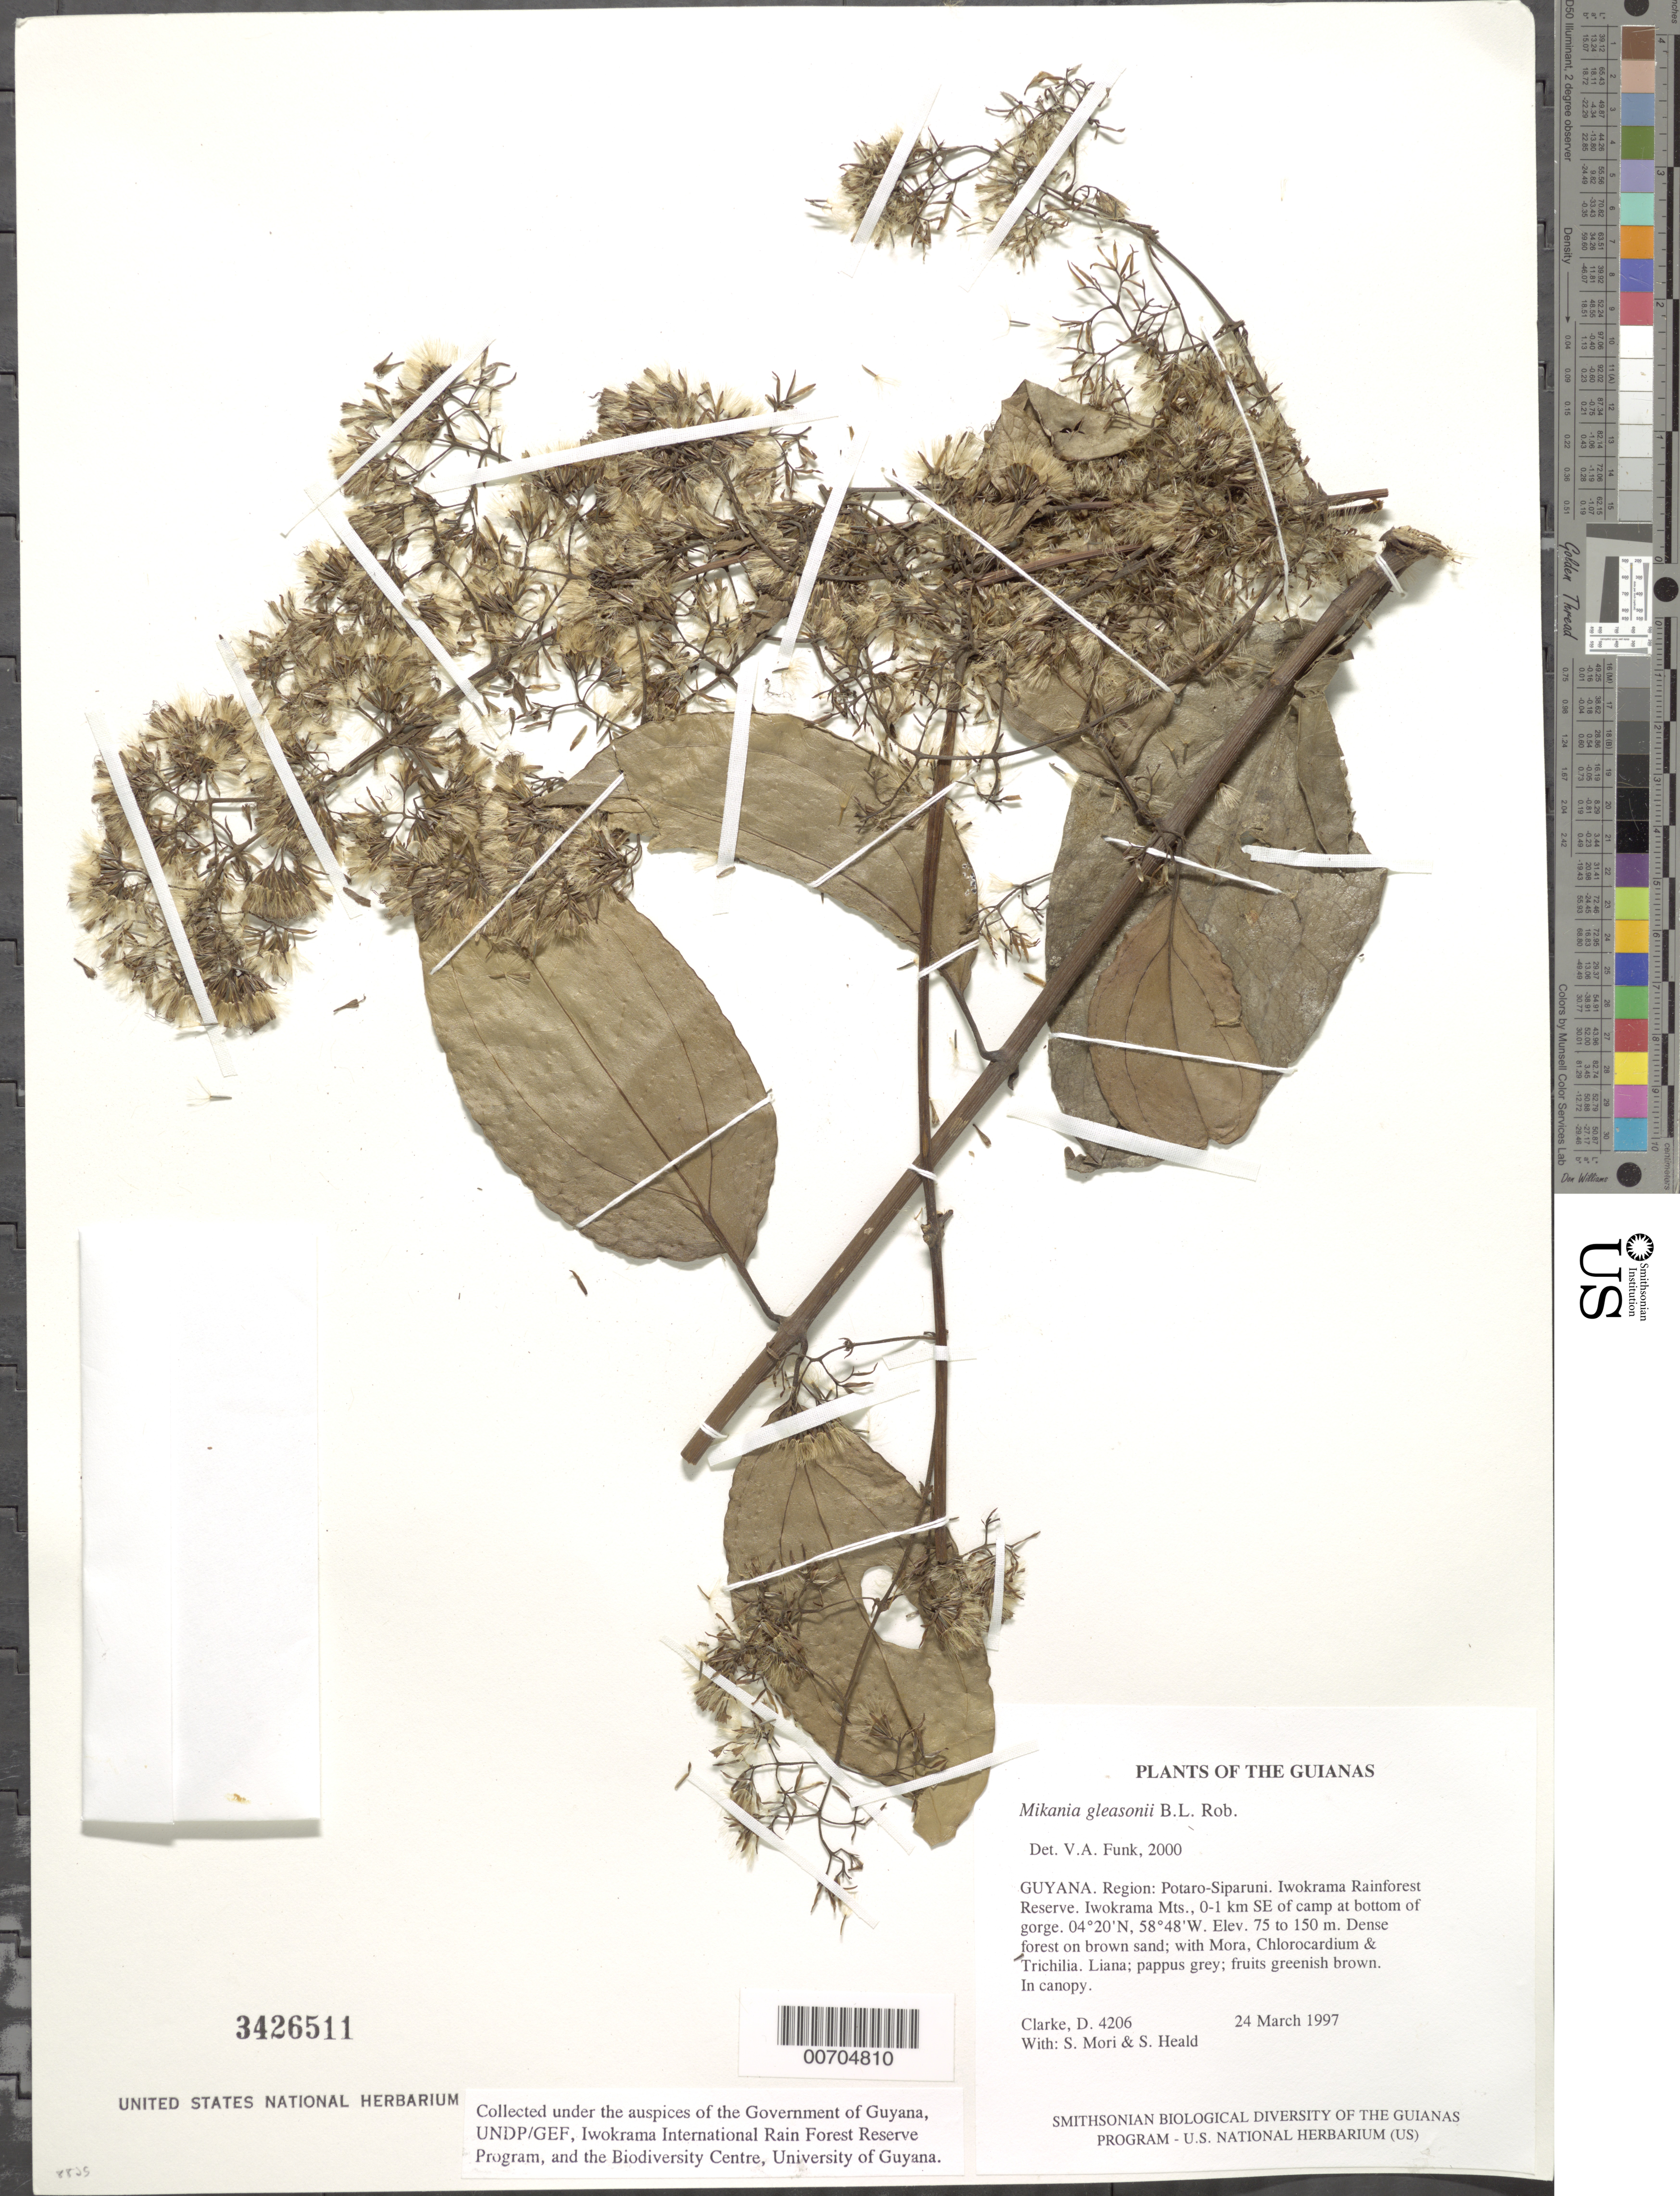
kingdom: Plantae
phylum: Tracheophyta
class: Magnoliopsida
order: Asterales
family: Asteraceae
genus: Mikania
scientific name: Mikania gleasonii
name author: B.L. Rob.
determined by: Funk, Vicki A., (BOT), Smithsonian Institution - National Museum of Natural History (UNITED STATES)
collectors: H. D. Clarke, S. Mori & S. Heald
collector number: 4206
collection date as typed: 24 March 1997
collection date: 1997-03-24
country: Guyana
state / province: Potaro-Siparuni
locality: Iwokrama Rainforest Reserve. Iwokrama Mts., 0-1 km SE of camp at bottom of gorge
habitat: Dense forest on brown sand; with Mora, Chlorocardium & Trichilia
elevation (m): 75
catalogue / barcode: US 3426511